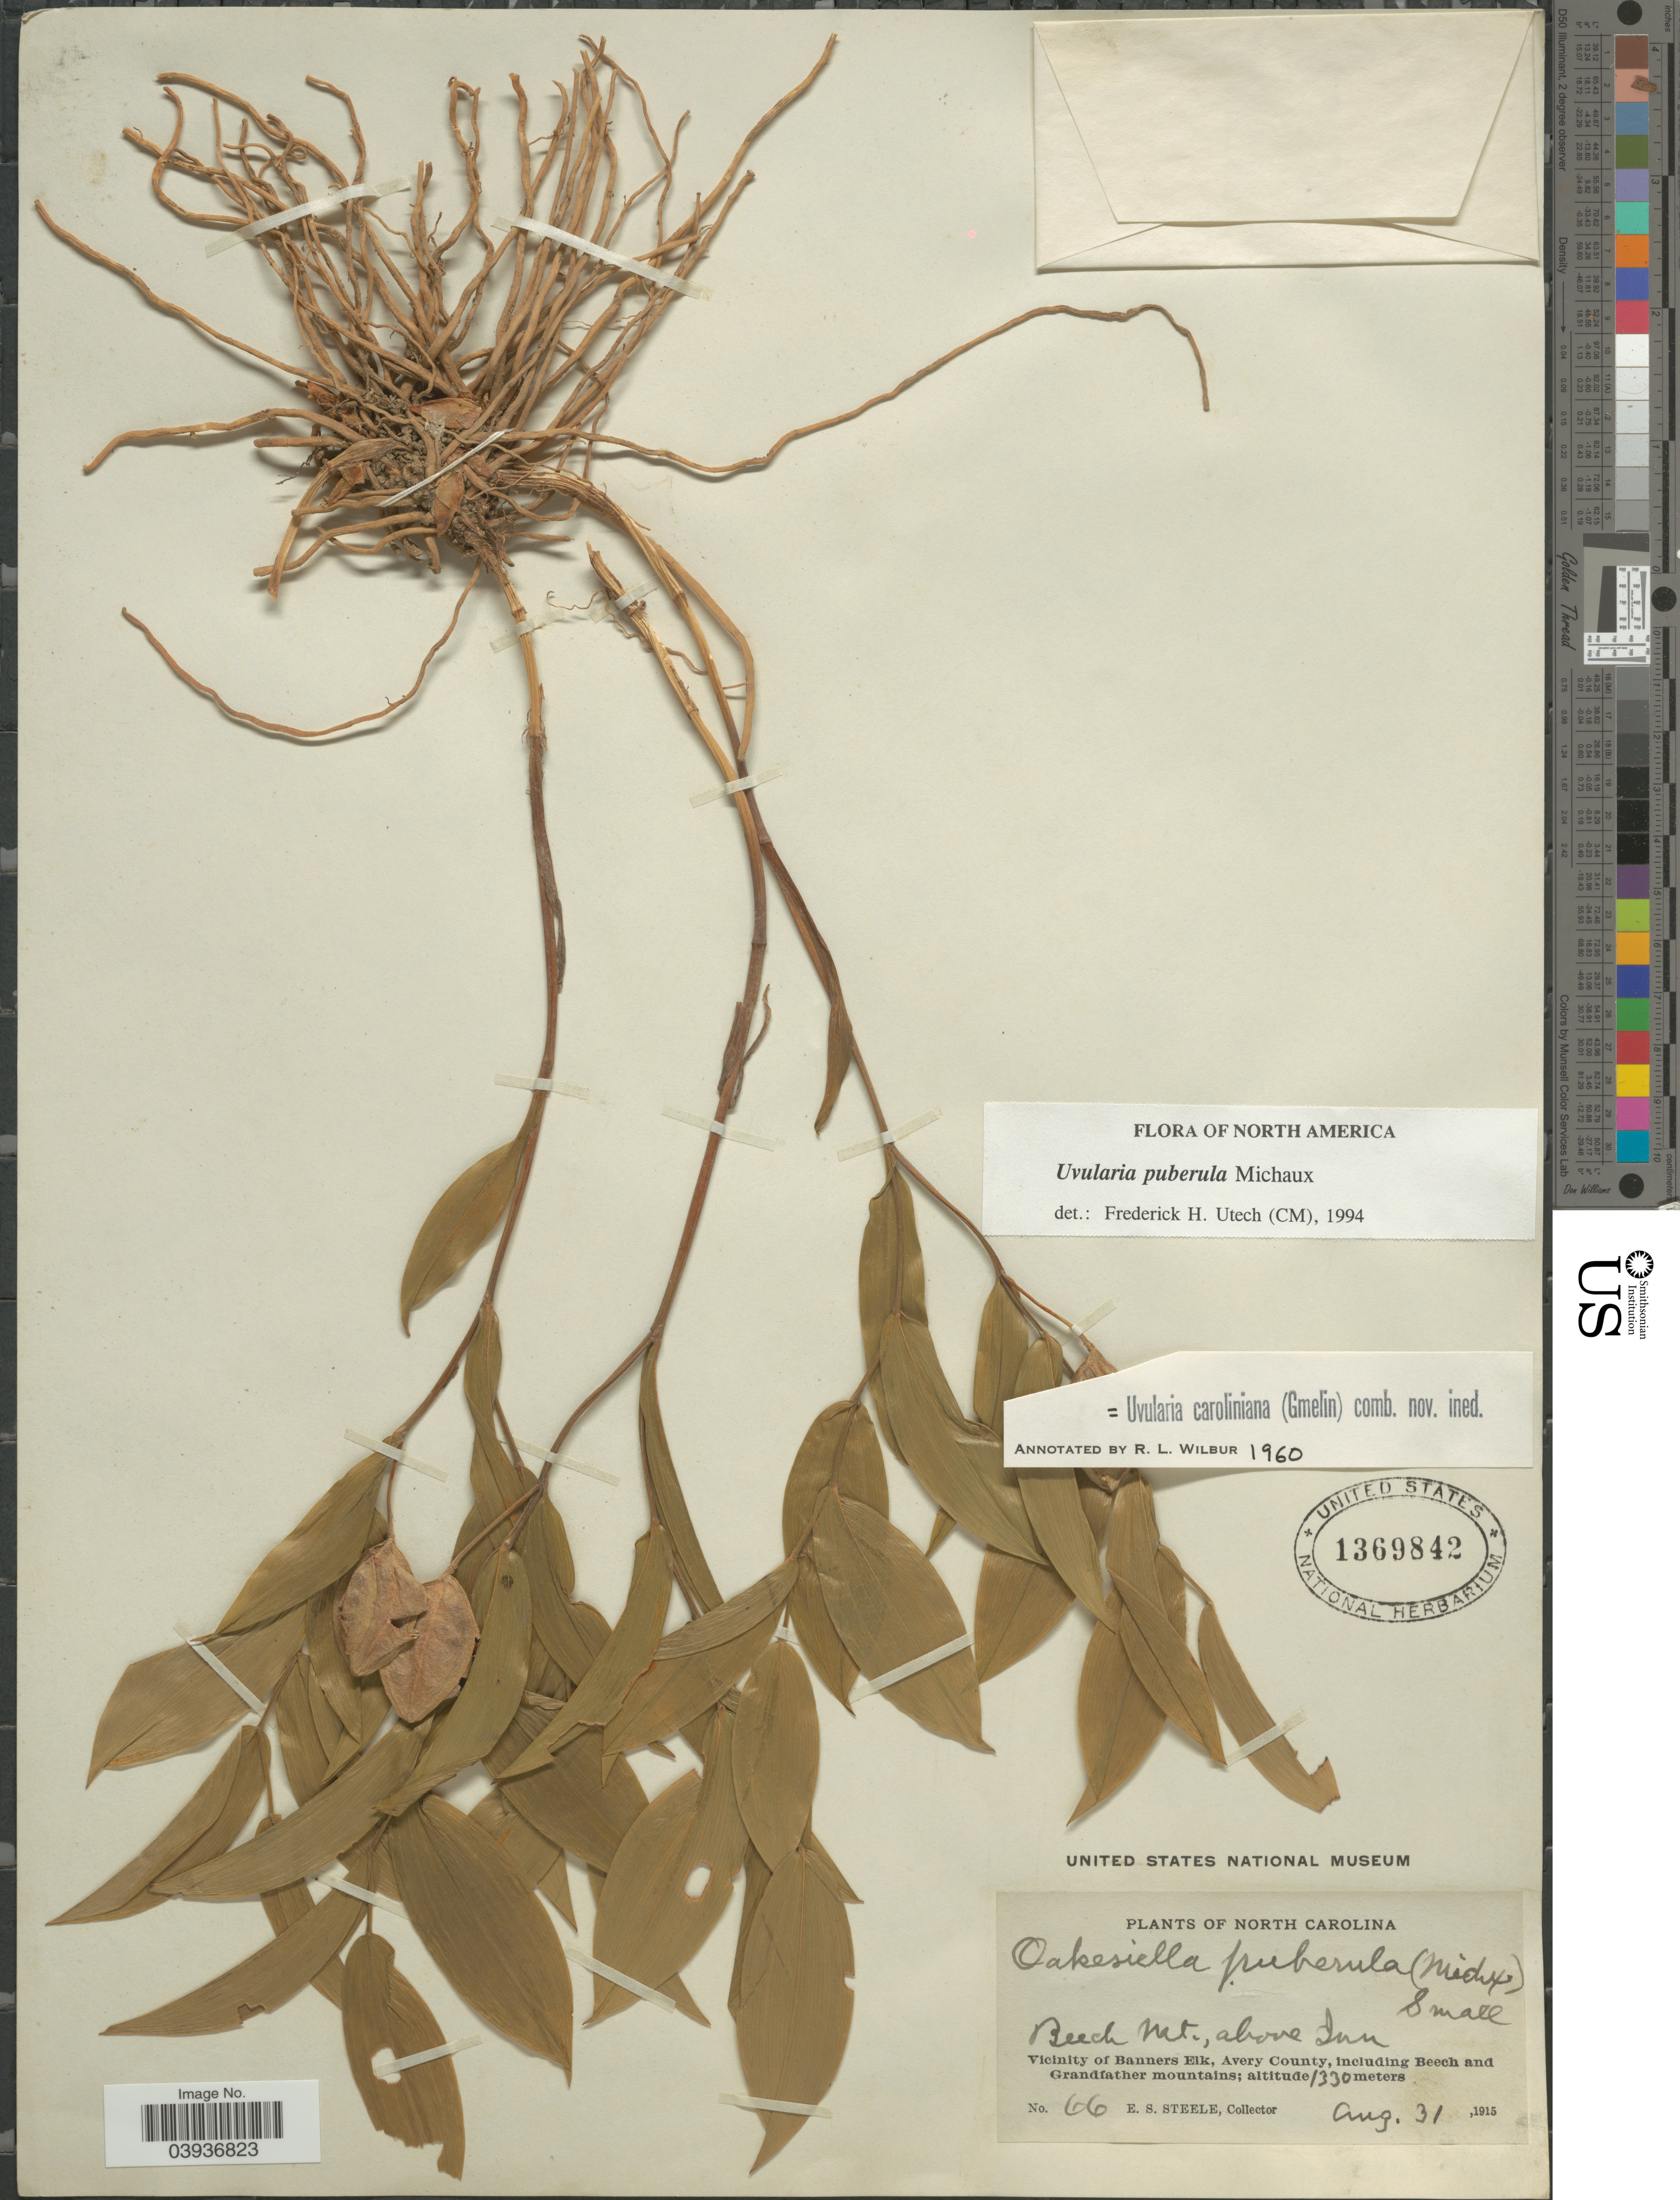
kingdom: Plantae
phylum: Tracheophyta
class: Liliopsida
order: Liliales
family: Colchicaceae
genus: Uvularia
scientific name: Uvularia puberula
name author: Michx.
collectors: E. Steele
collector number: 66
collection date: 1915-08-31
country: United States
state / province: North Carolina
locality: Beech Mt., above Inn. Vicinity of Banners Elk, Avery County, including Beech and Grandfather mountains.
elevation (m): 1330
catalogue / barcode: US 1369842